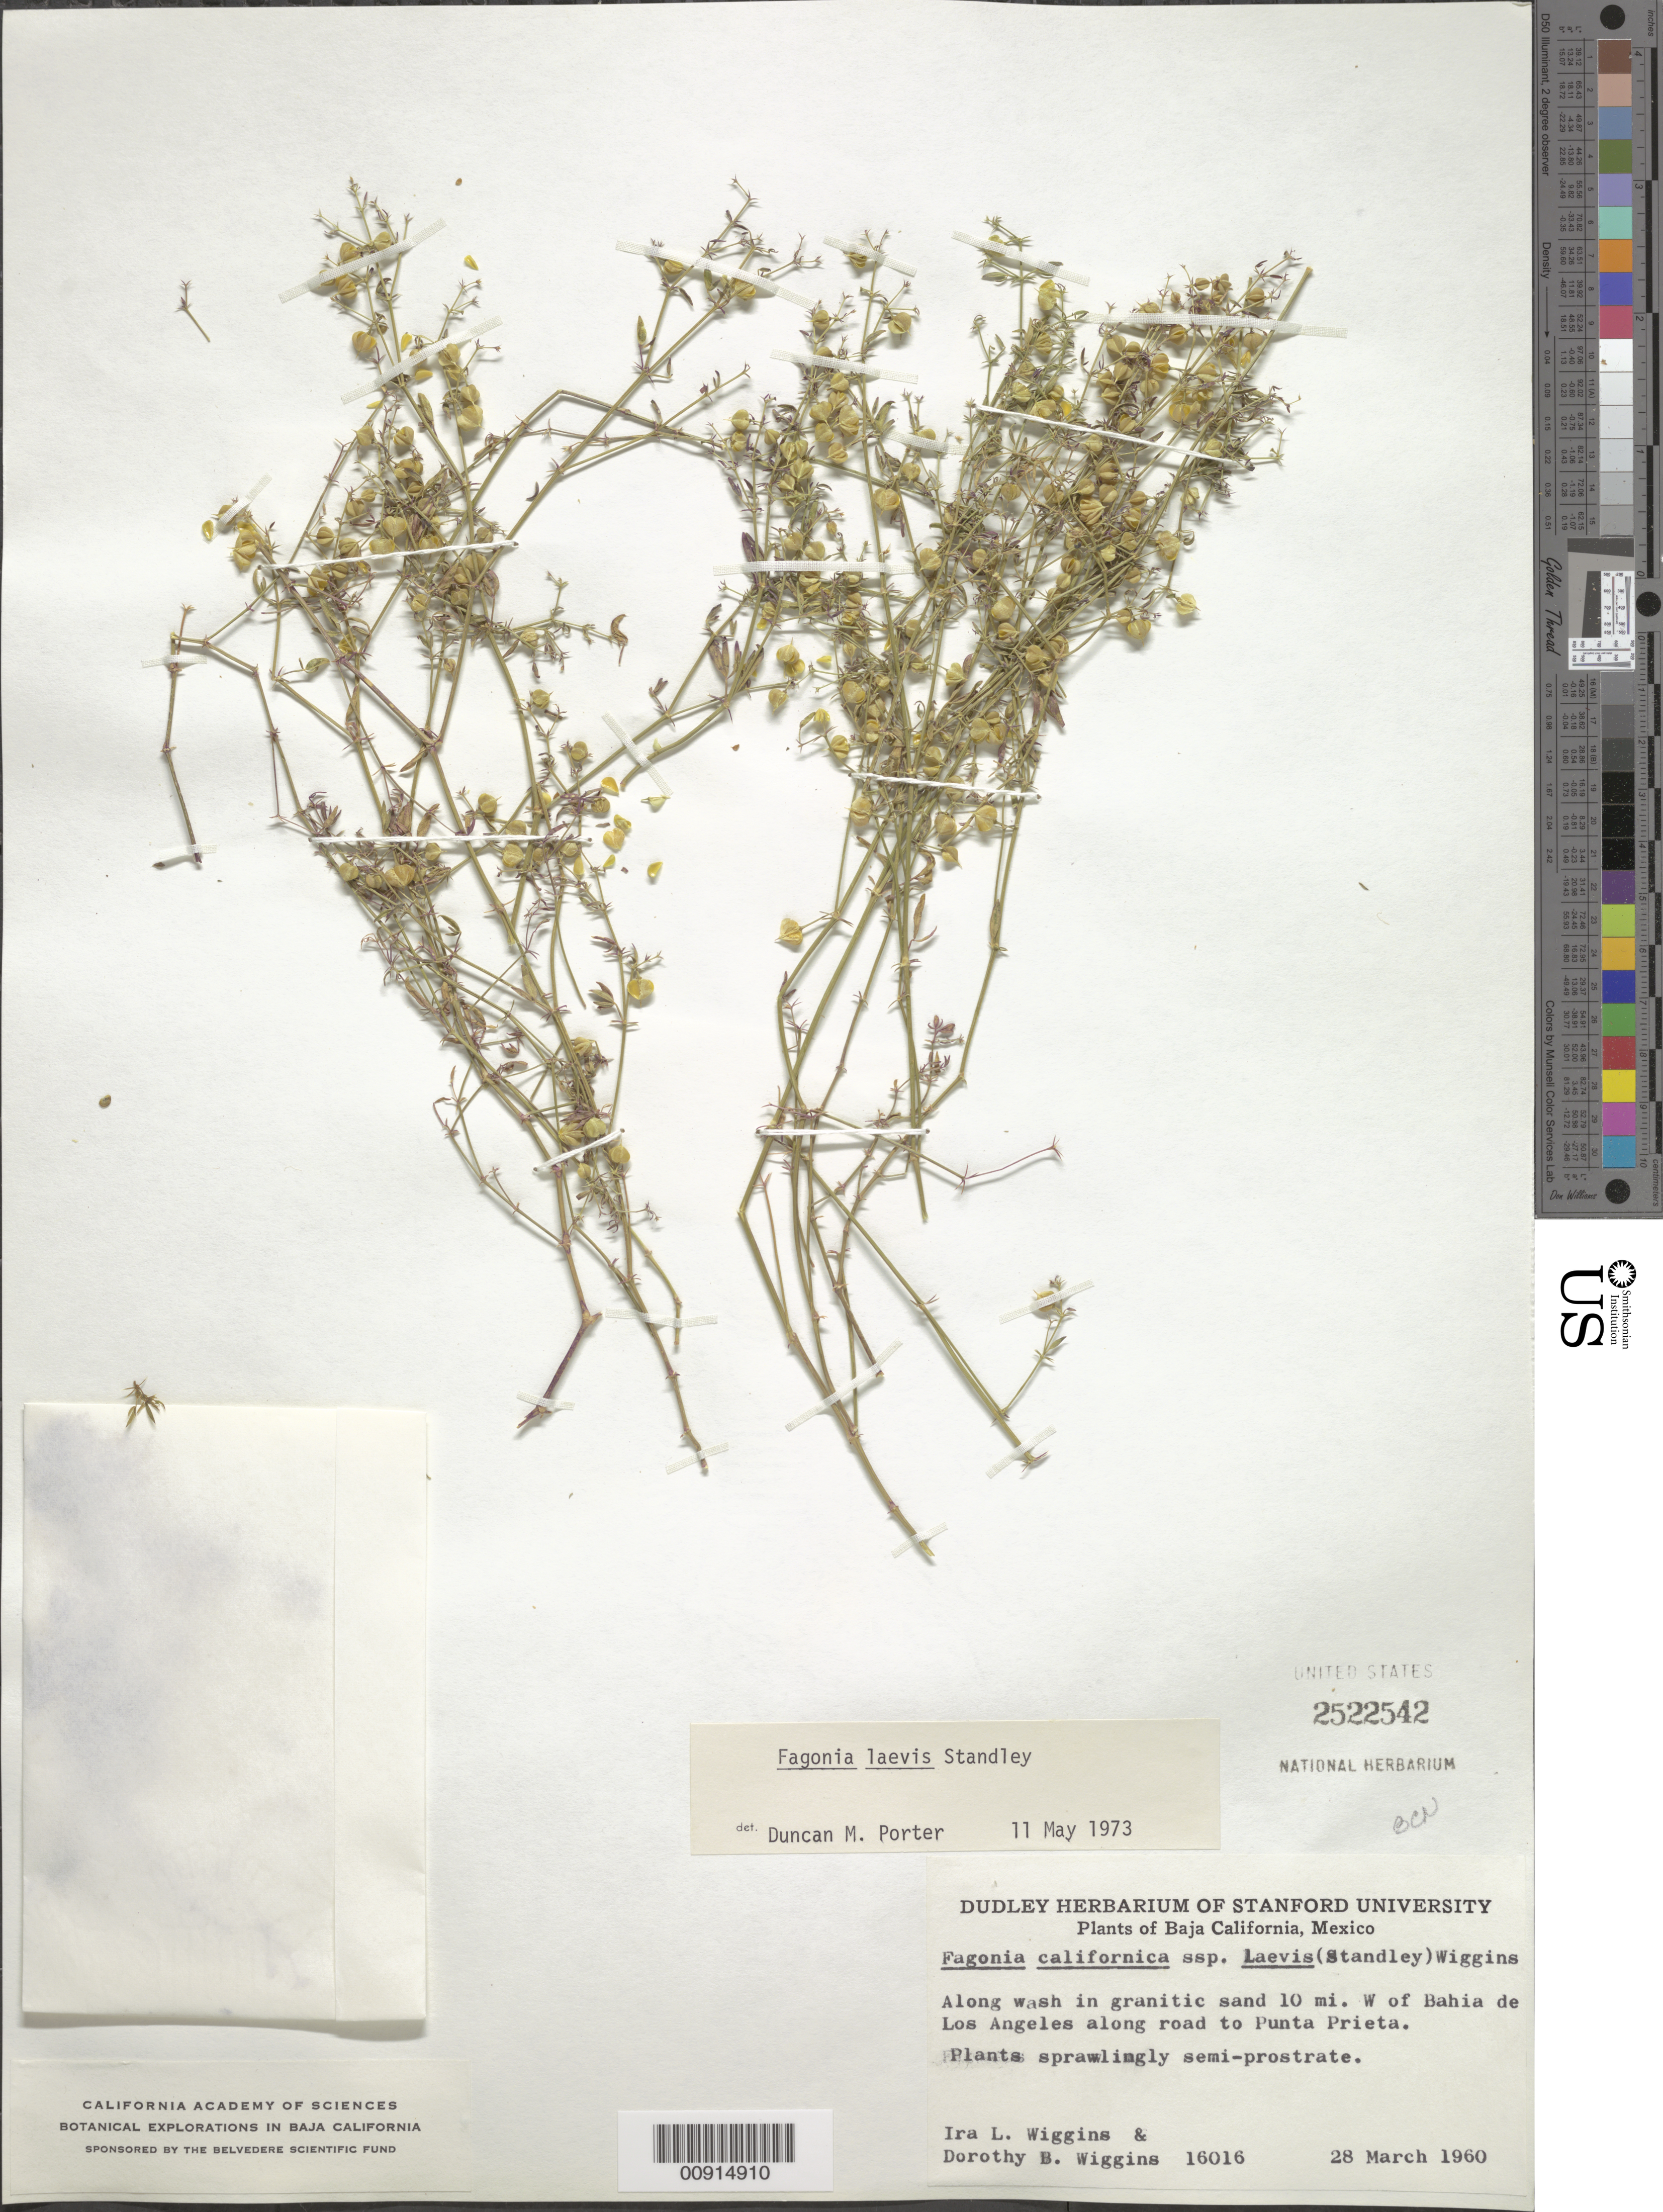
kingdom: Plantae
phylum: Tracheophyta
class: Magnoliopsida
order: Zygophyllales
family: Zygophyllaceae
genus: Fagonia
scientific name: Fagonia laevis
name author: Standl.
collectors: I. L. Wiggins & D. B. Wiggins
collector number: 16016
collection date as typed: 28 Mar 1960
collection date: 1960-03-28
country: Mexico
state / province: Baja California Norte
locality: Along wash 10 mi. W of Bahía de Los Angeles along road to Punta Prieta.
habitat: Along wash in granitic sand.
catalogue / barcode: US 2522542